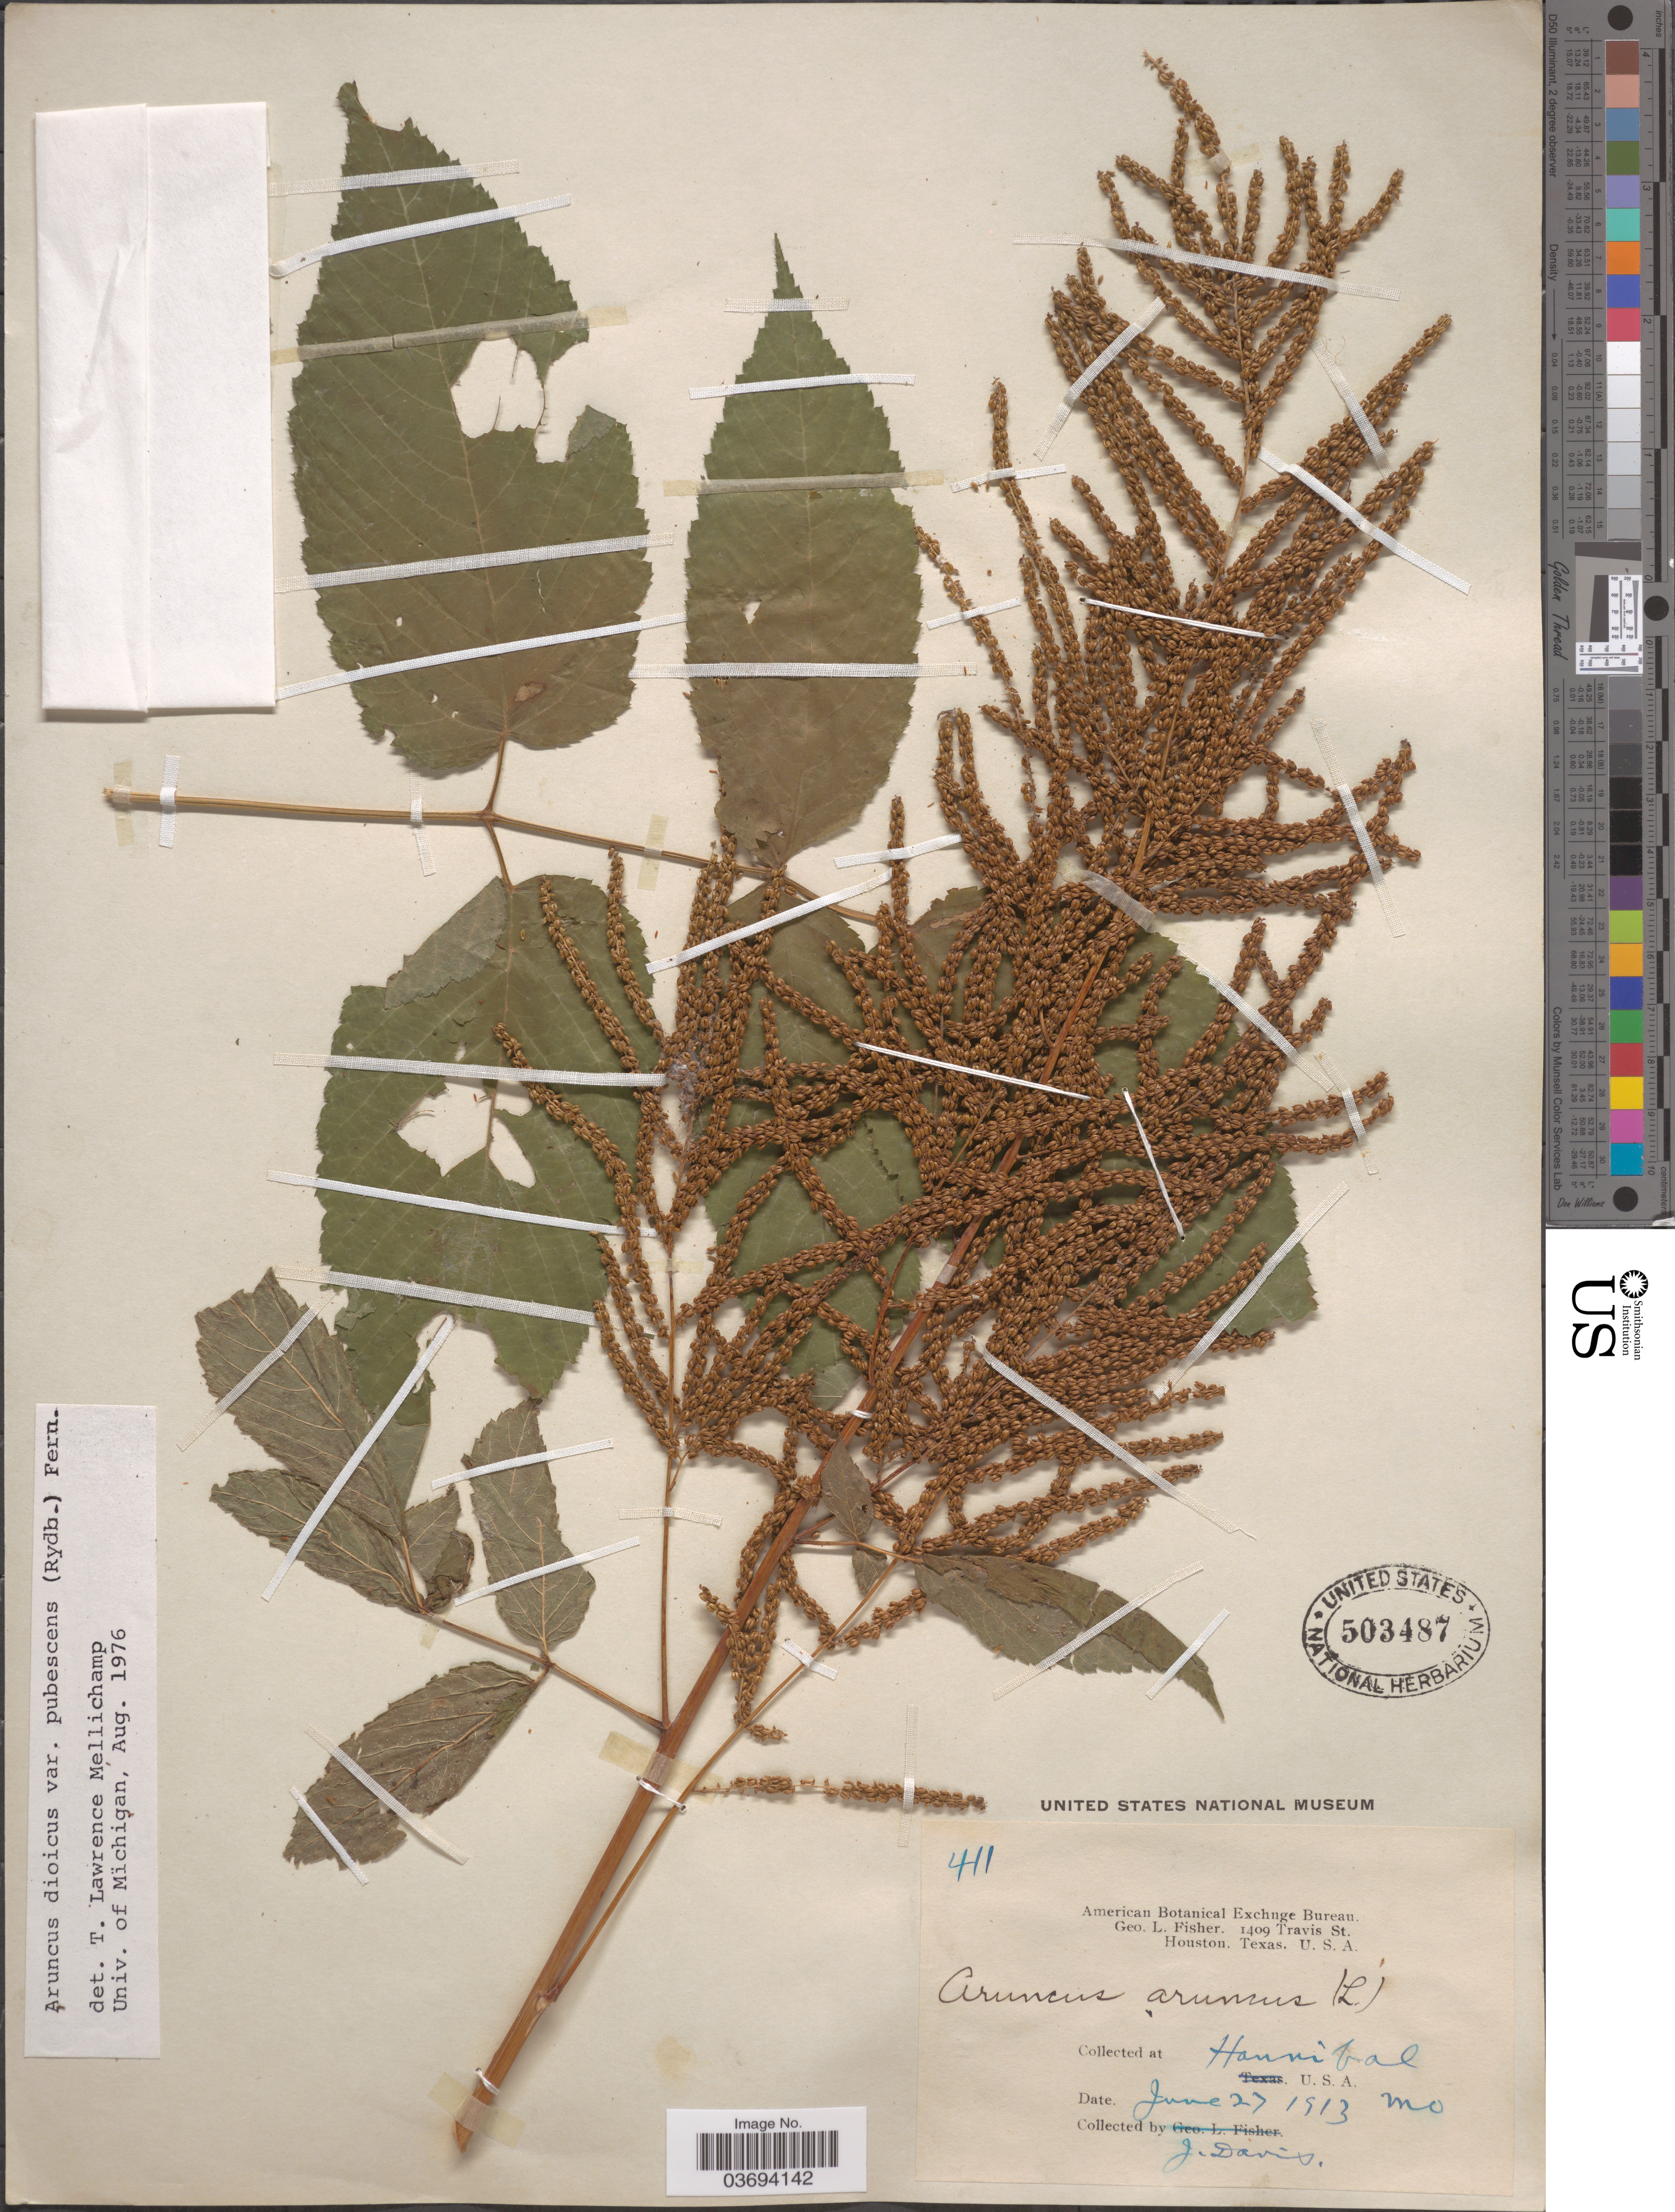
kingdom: Plantae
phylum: Tracheophyta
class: Magnoliopsida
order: Rosales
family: Rosaceae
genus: Aruncus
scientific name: Aruncus dioicus var. pubescens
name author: (Rydb.) Fernald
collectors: J. Davis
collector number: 411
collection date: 1913-06-27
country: United States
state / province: Missouri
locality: Hannibal.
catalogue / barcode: US 503487